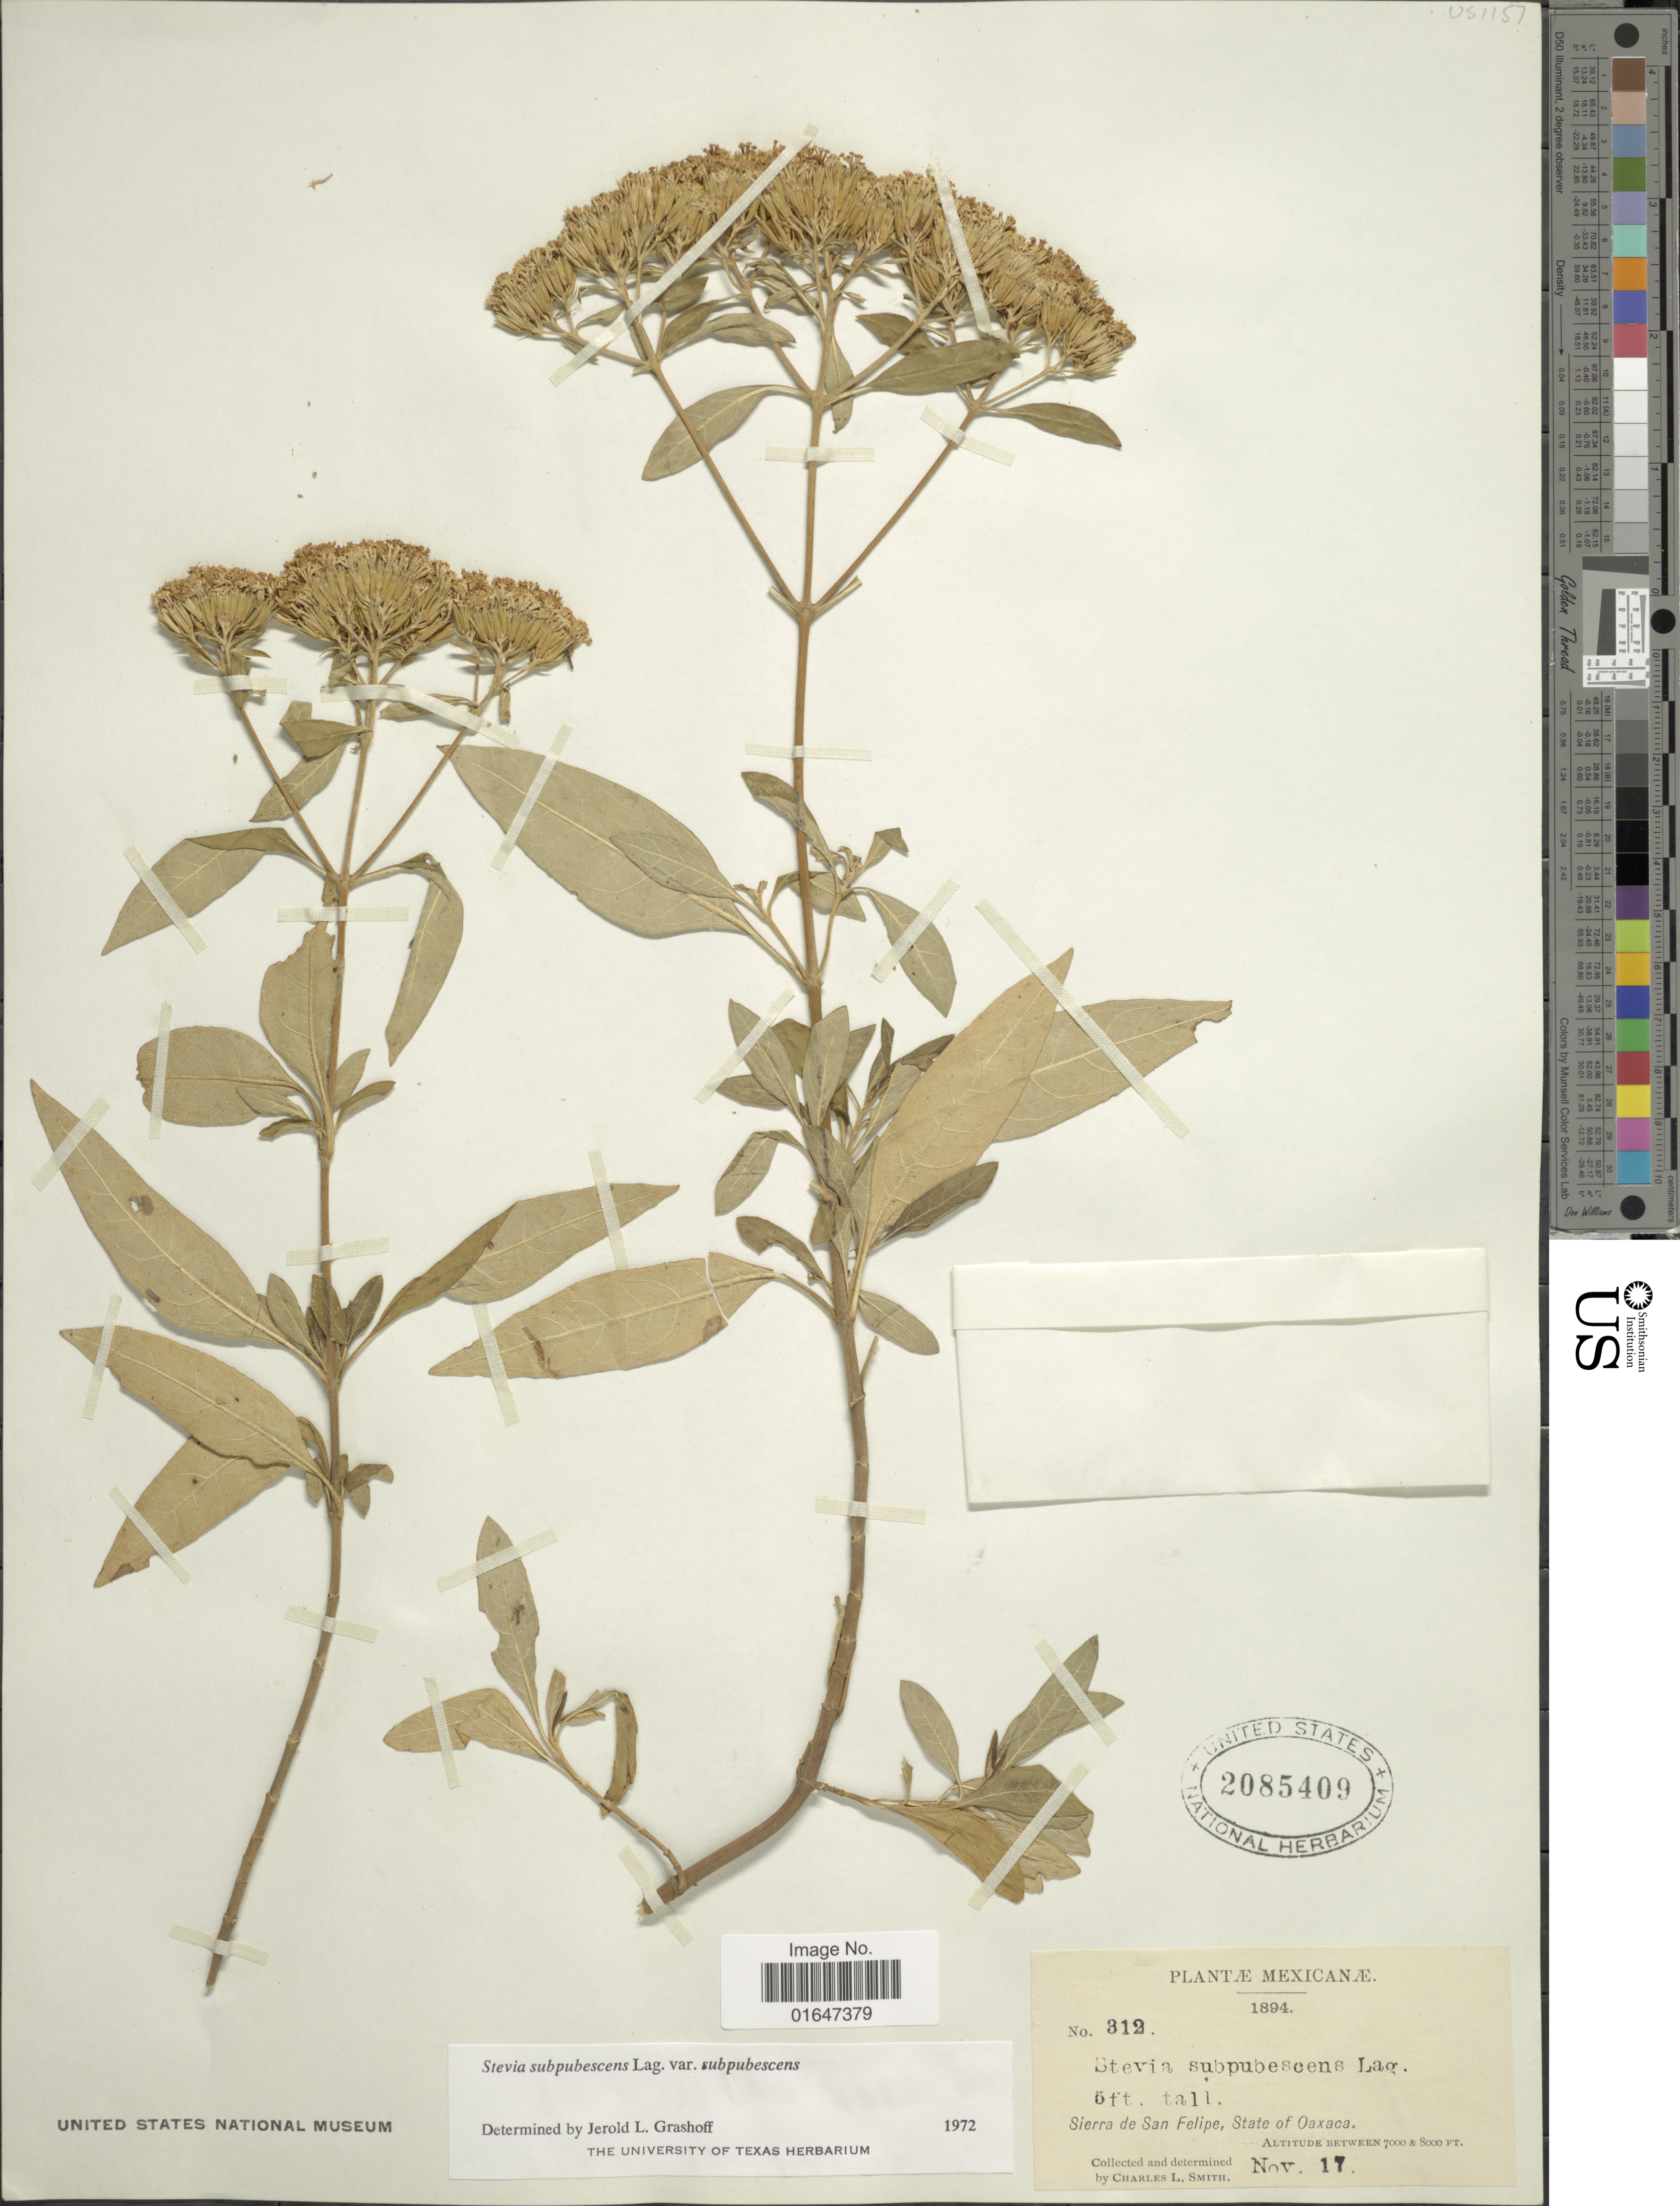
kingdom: Plantae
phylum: Tracheophyta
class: Magnoliopsida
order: Asterales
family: Asteraceae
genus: Stevia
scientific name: Stevia subpubescens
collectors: C. L. Smith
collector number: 312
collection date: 1894-11-17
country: Mexico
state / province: Oaxaca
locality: Mexicanae, Sierra de San Felipe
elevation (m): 2134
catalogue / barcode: US 2085409